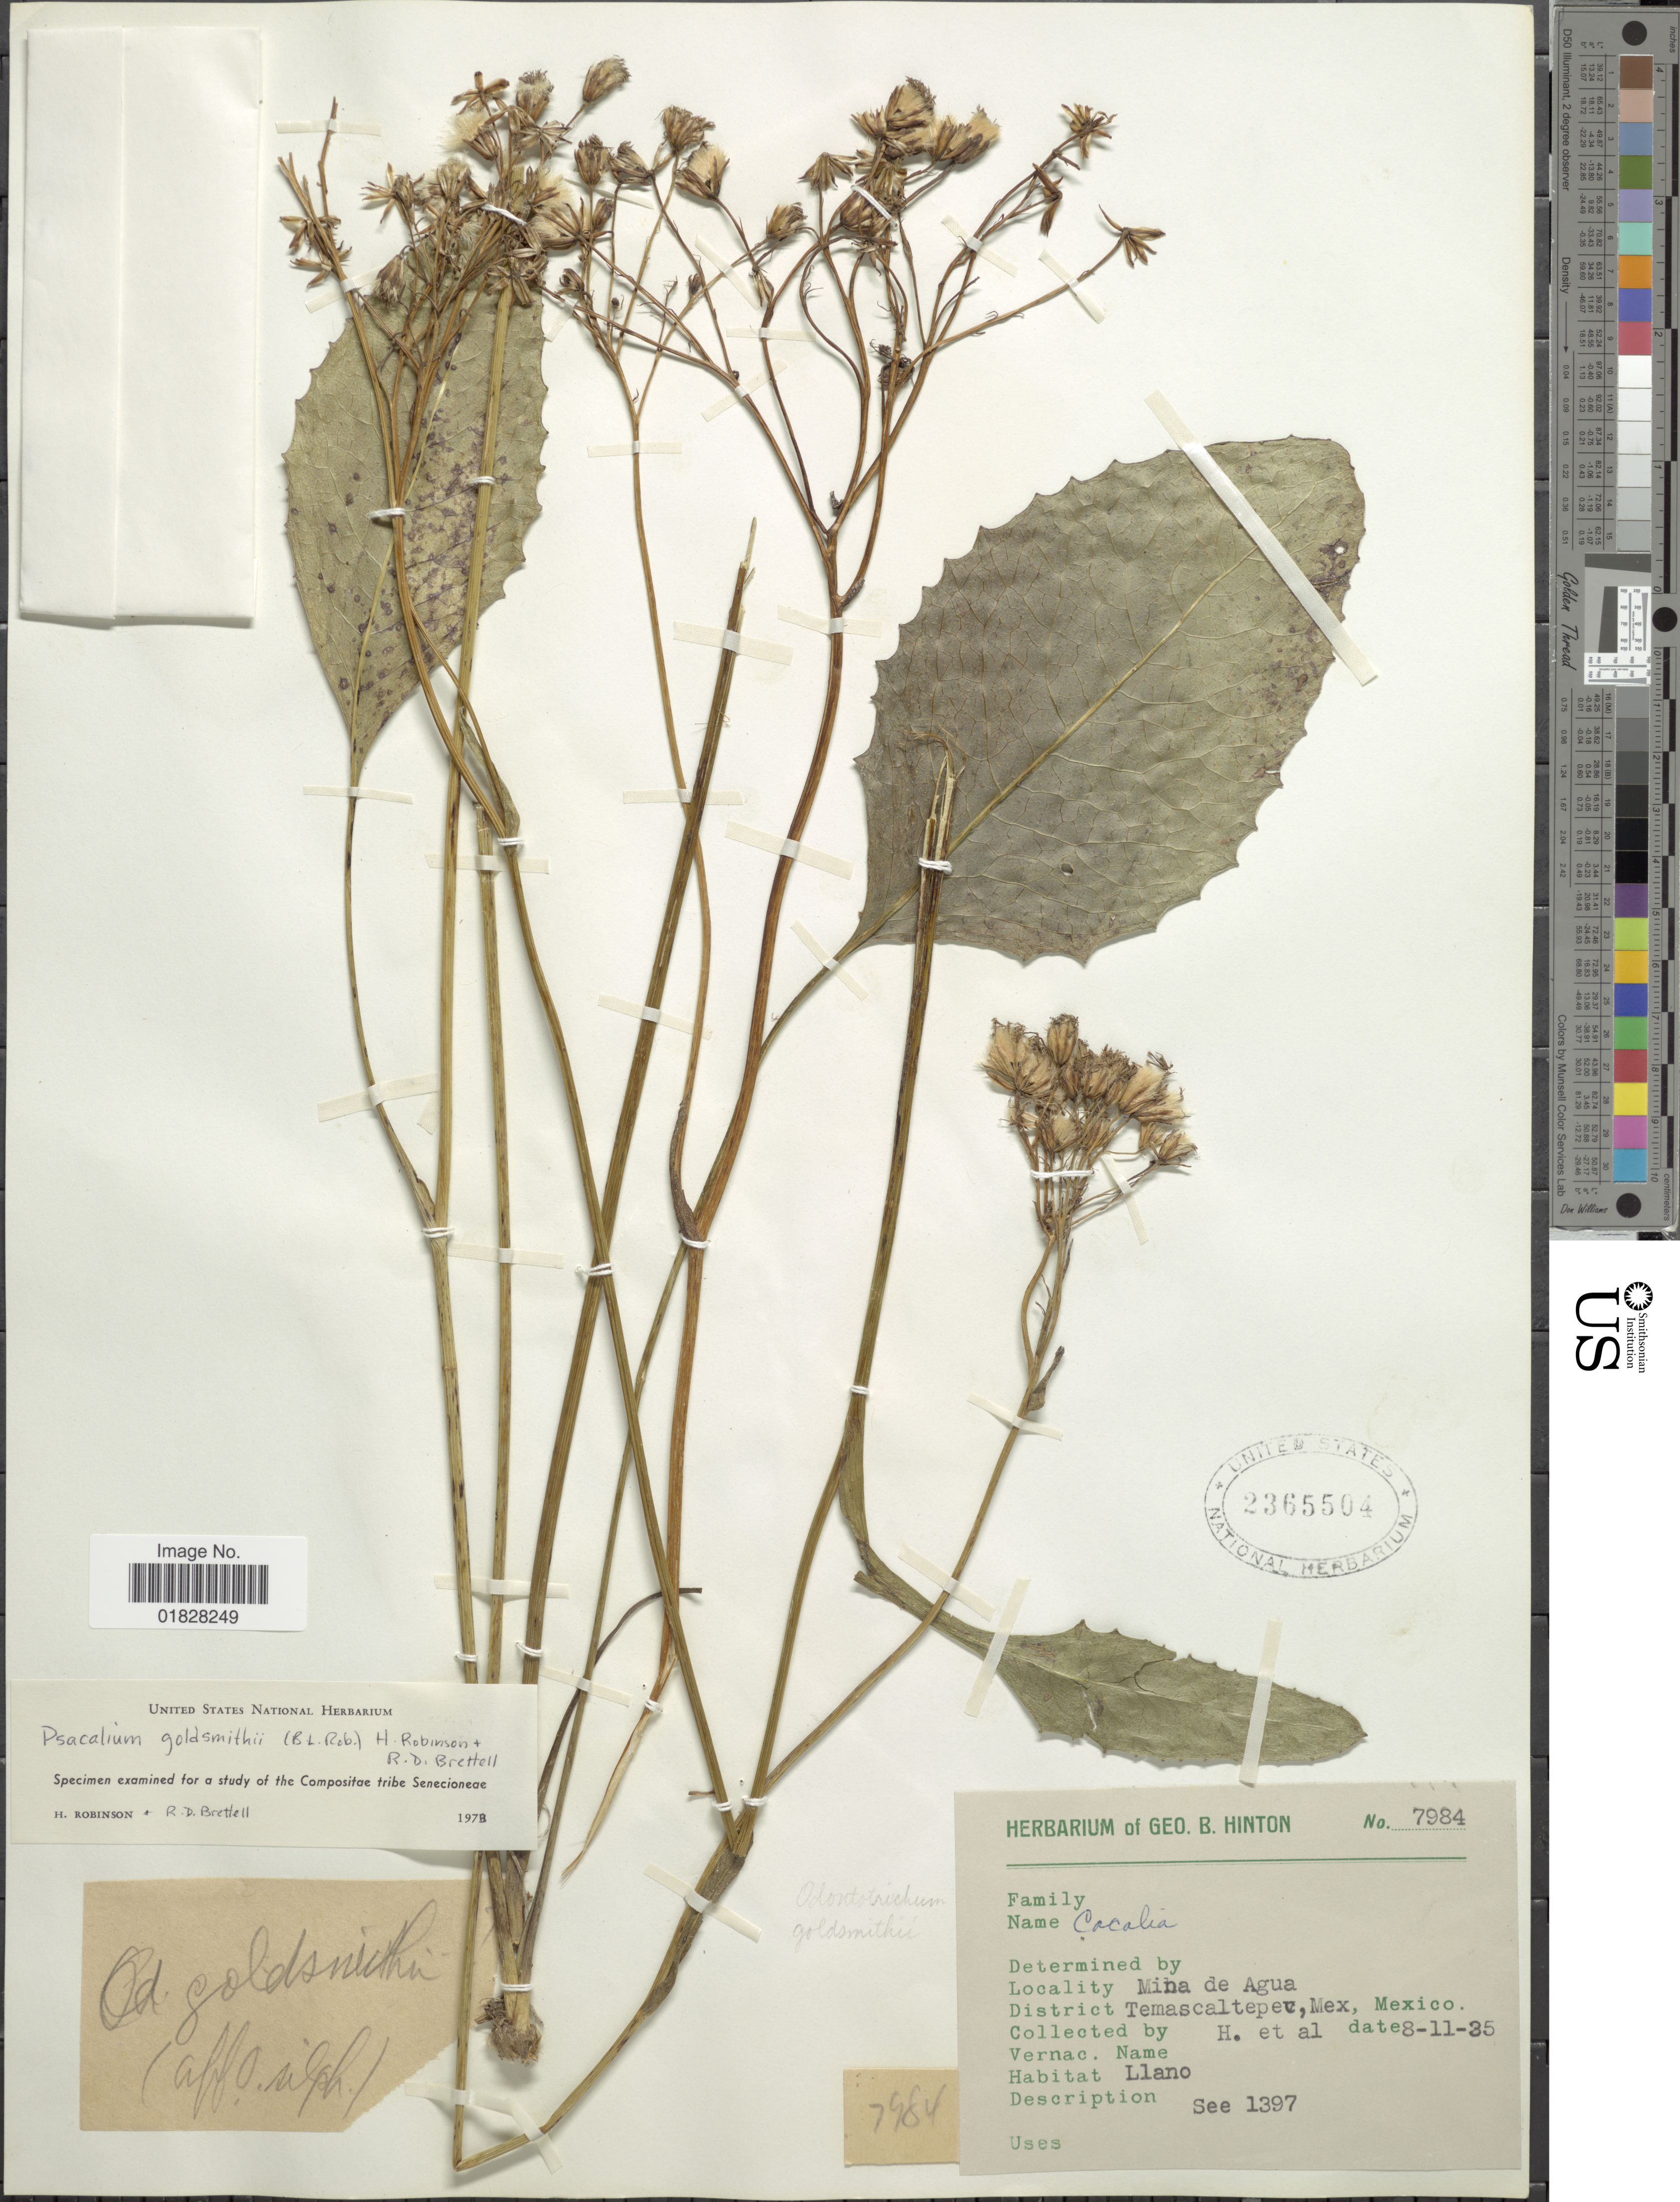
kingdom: Plantae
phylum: Tracheophyta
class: Magnoliopsida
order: Asterales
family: Asteraceae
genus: Psacalium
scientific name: Psacalium goldschmithii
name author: (B.L. Rob.) H. Rob. & Brettell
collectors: G. B. Hinton & et al.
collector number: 7984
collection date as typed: Transcribed d/m/y: 11/8/35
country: Mexico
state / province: México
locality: Mina de Agua. District Temascaltepec, Mex., Mexico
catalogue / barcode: US 2365504